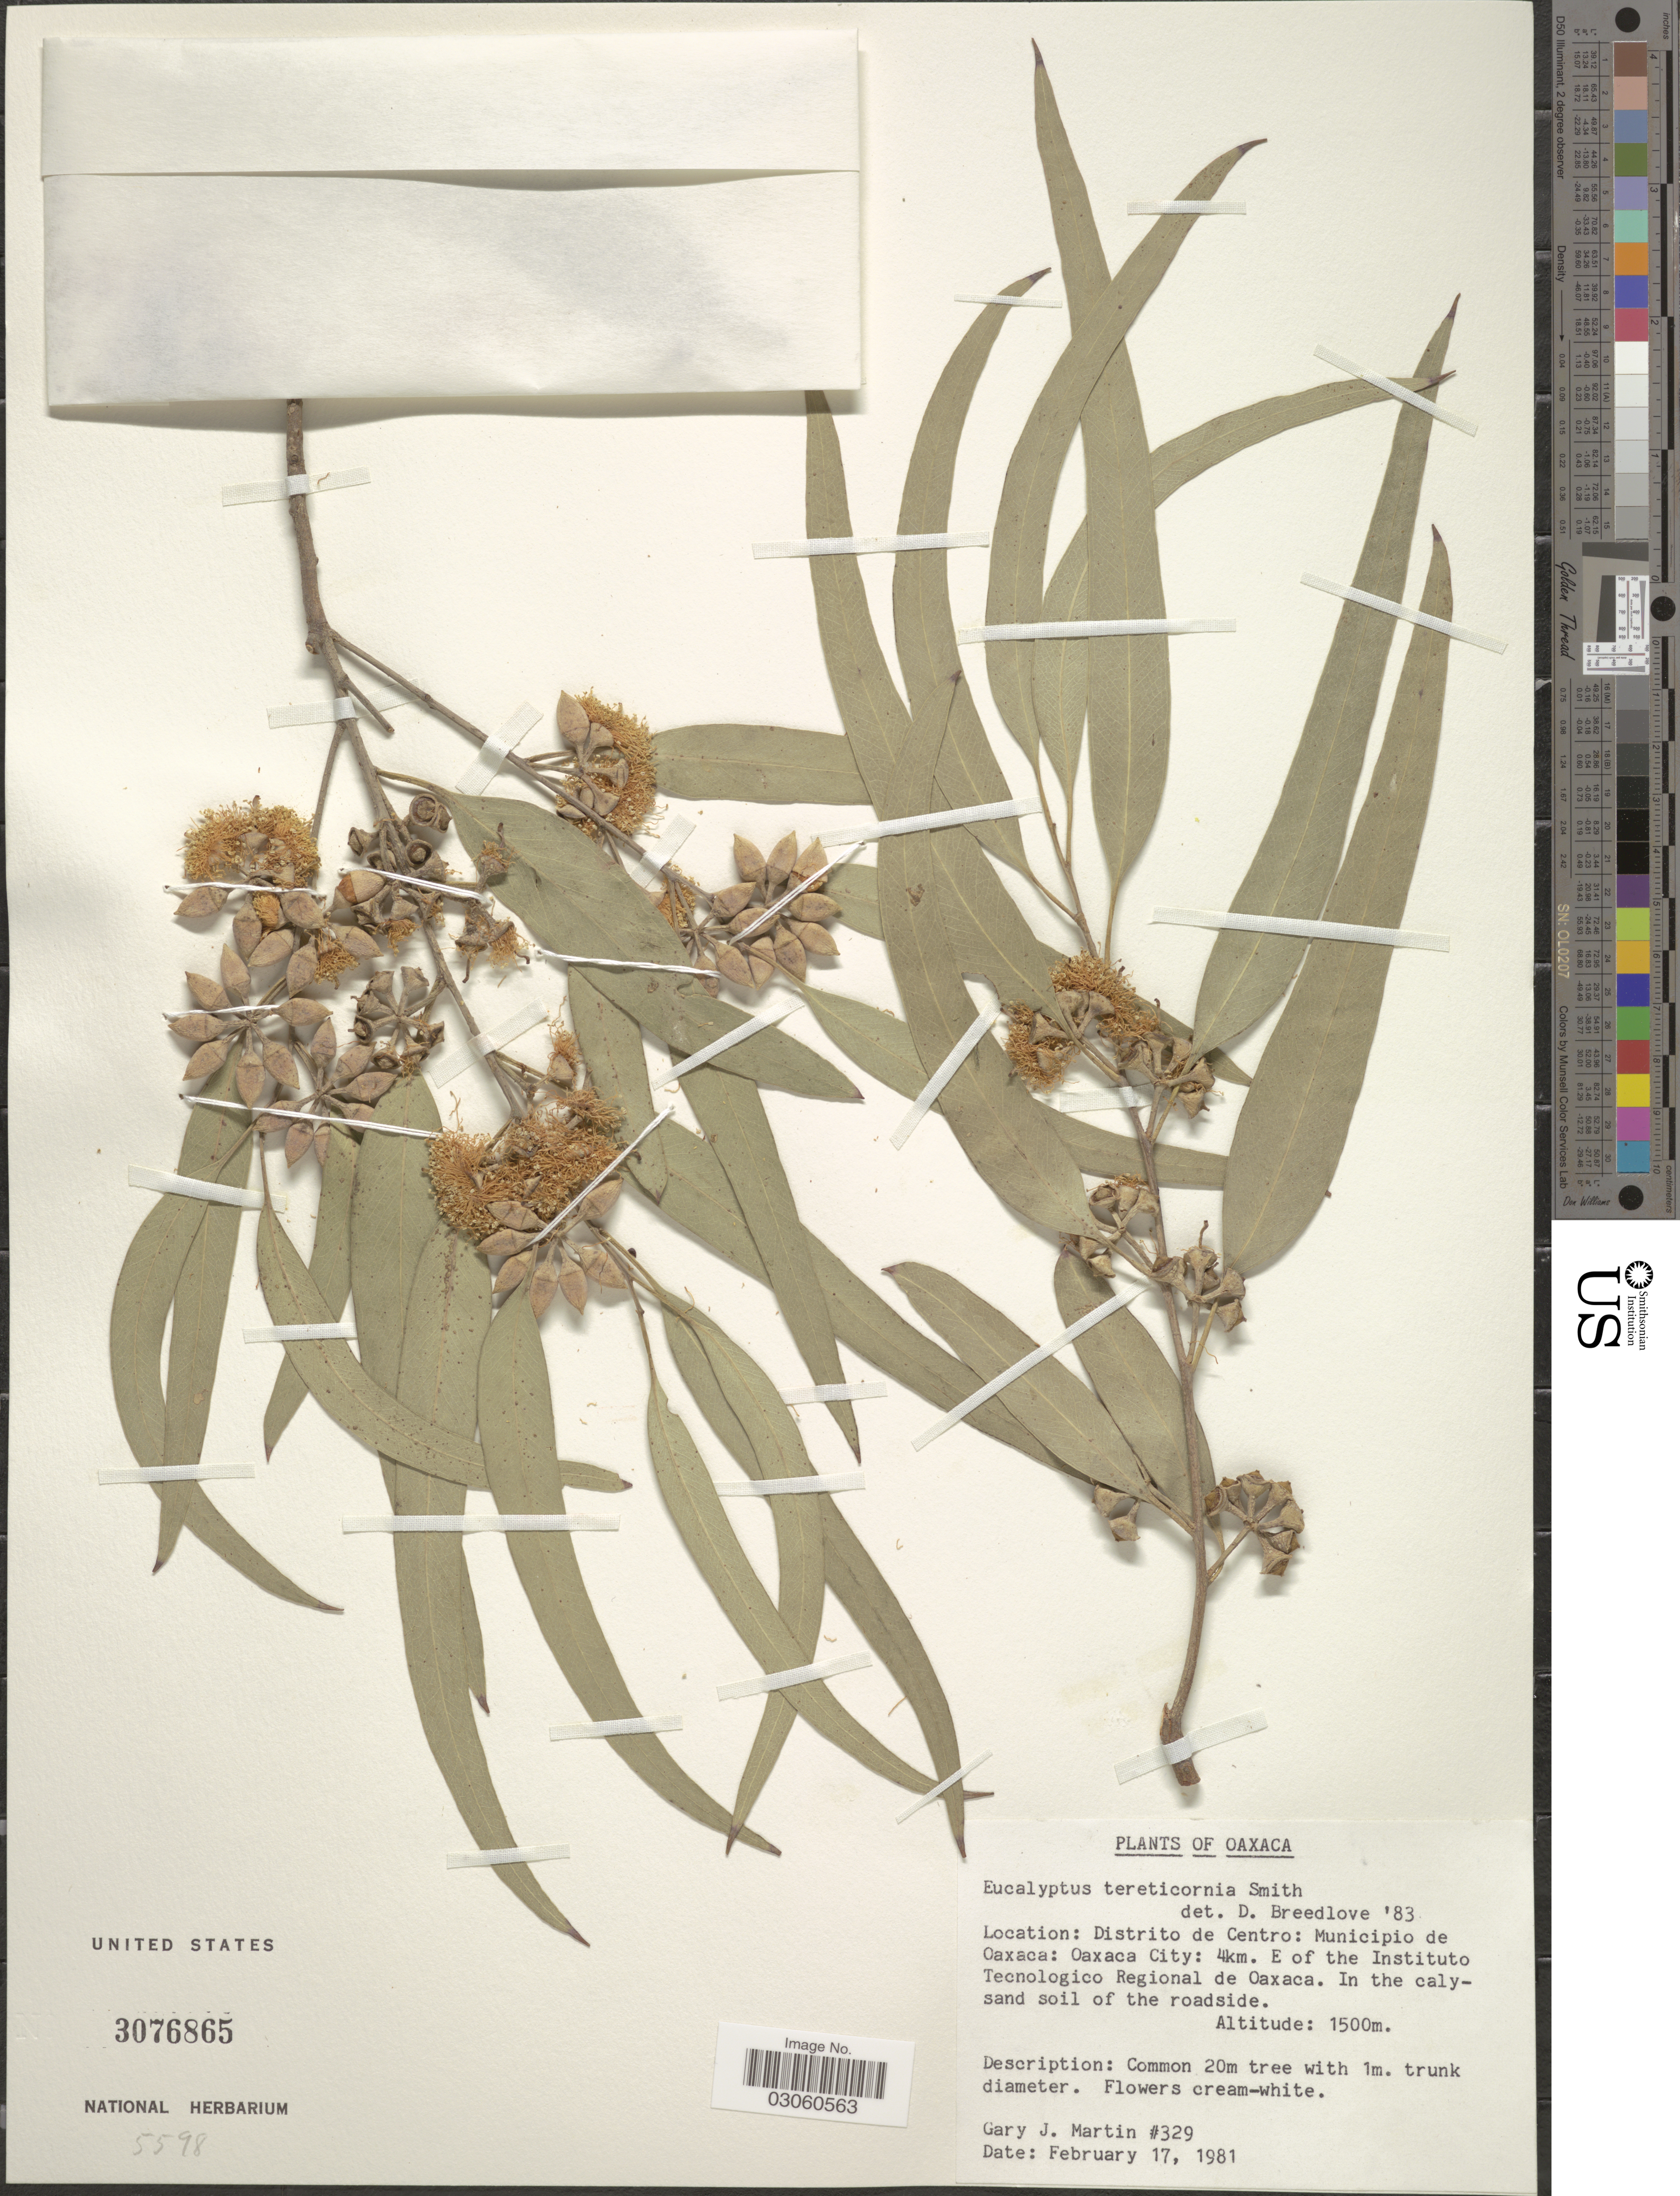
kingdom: Plantae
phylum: Tracheophyta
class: Magnoliopsida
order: Myrtales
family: Myrtaceae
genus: Eucalyptus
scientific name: Eucalyptus tereticornis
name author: Sm.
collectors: G. J. Martin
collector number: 329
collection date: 1981-02-17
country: Mexico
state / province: Oaxaca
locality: Distrito de Centro: Municipio de Oaxaca: Oaxaca City: 4km. E of the Instituto Tecnologico Regional de Oaxaca.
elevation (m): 1500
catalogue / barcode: US 3076865